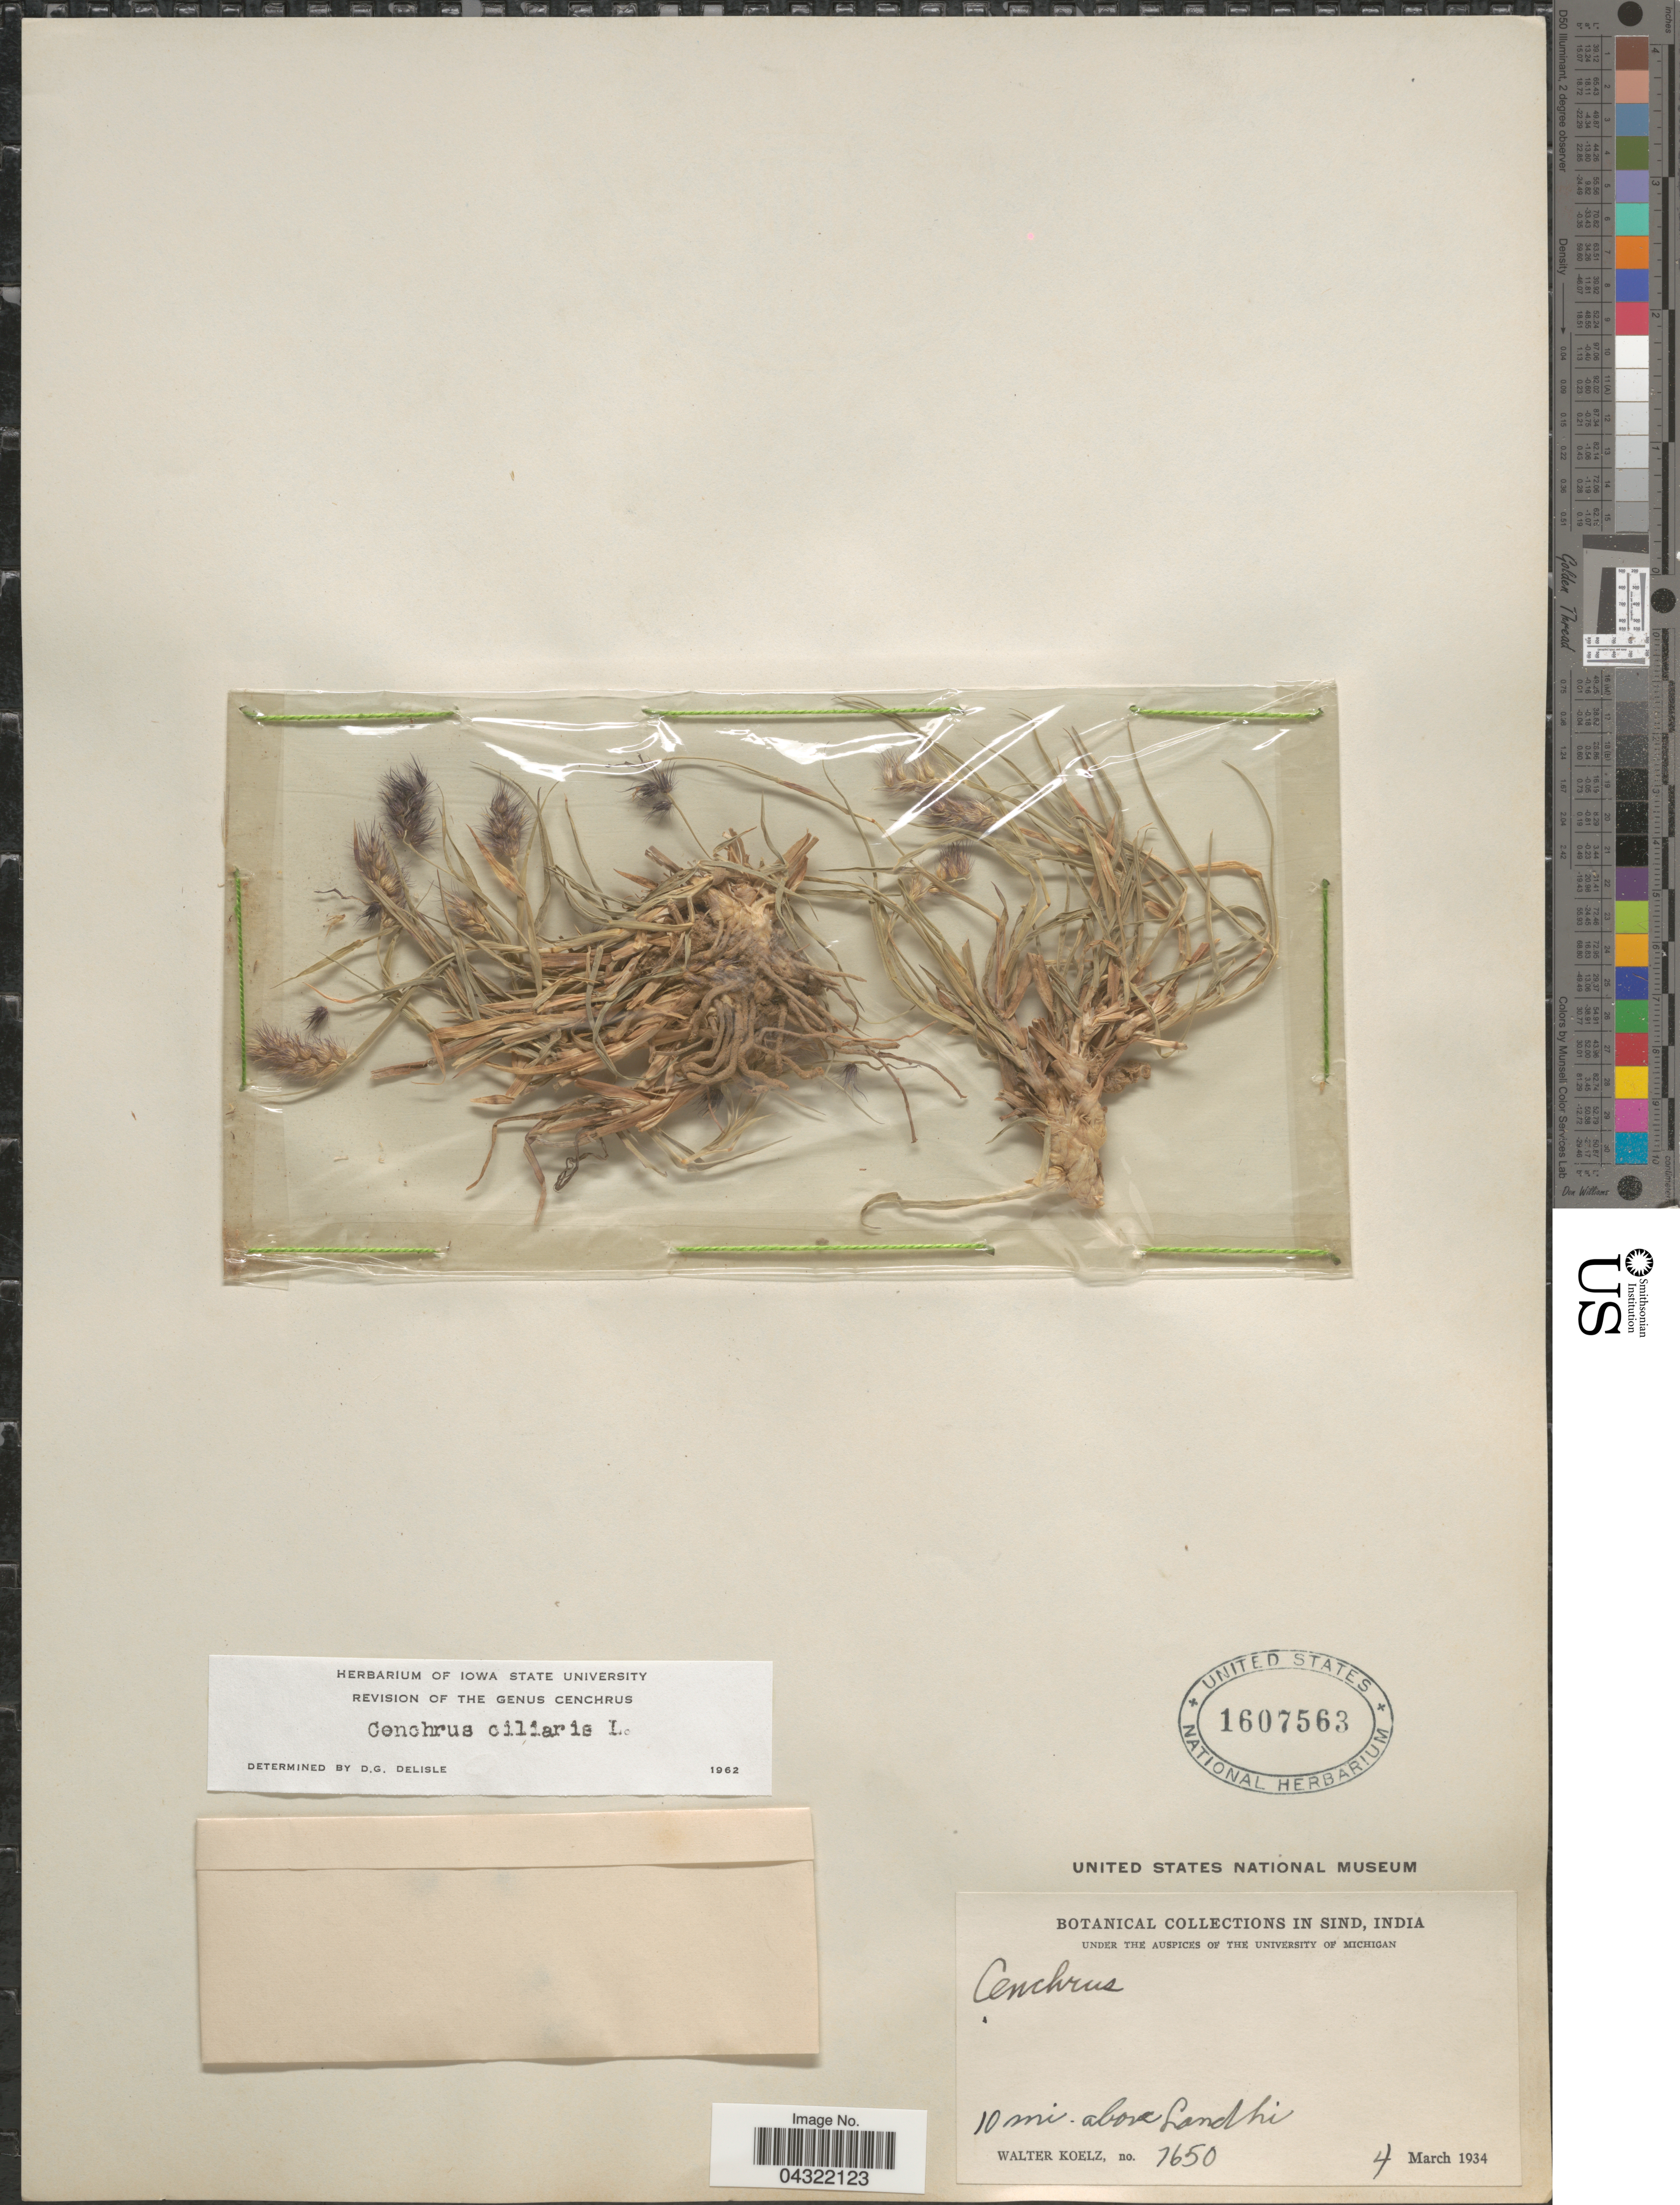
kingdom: Plantae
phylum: Tracheophyta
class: Liliopsida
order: Poales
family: Poaceae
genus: Cenchrus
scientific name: Cenchrus ciliaris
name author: L.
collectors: W. N. Koelz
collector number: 7650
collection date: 1934-03-04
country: Pakistan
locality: Sind. 10 mi. above Landhi.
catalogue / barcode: US 1607563